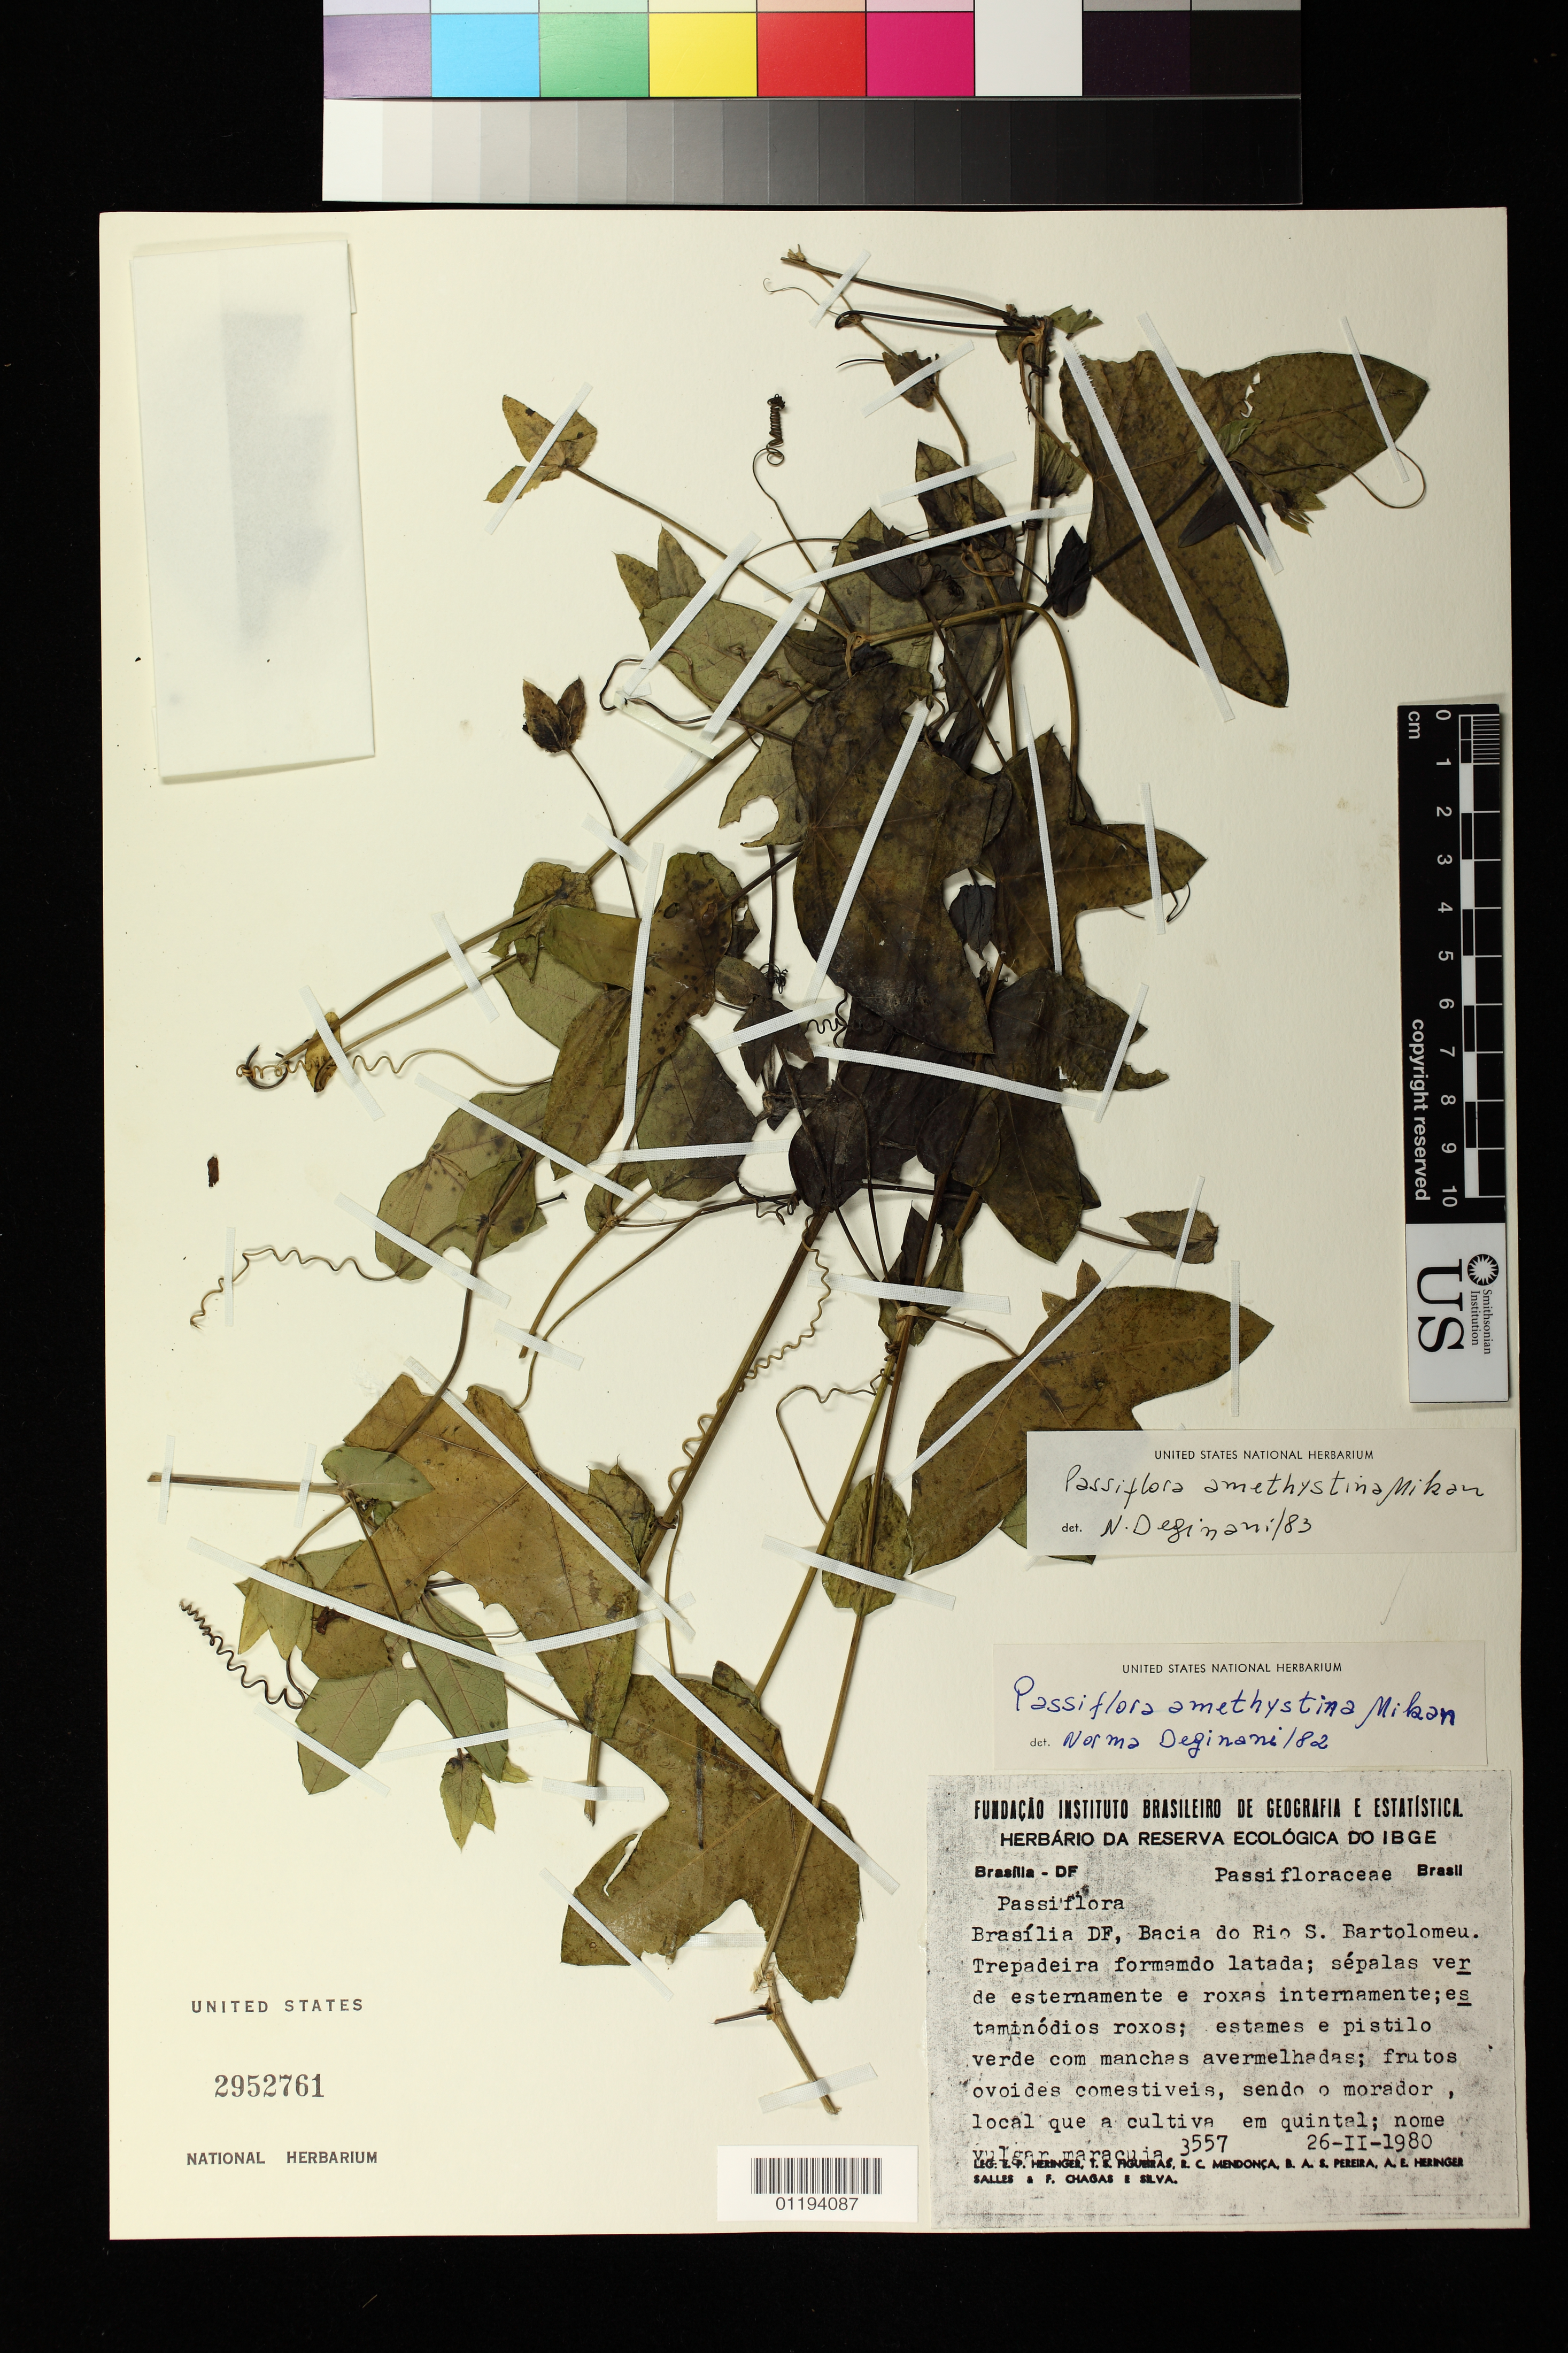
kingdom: Plantae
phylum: Tracheophyta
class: Magnoliopsida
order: Malpighiales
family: Passifloraceae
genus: Passiflora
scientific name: Passiflora amethystina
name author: J.C. Mikan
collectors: E. P. Heringer, T. S. Figueiras, R. C. Mendonça & B. A. S. Pereira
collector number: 3557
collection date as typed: Feb 26 1980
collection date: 1980-02-26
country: Brazil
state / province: Distrito Federal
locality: Brasilia DF, Bacia do Rio S. Bartolomeu.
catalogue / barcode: US 2952761